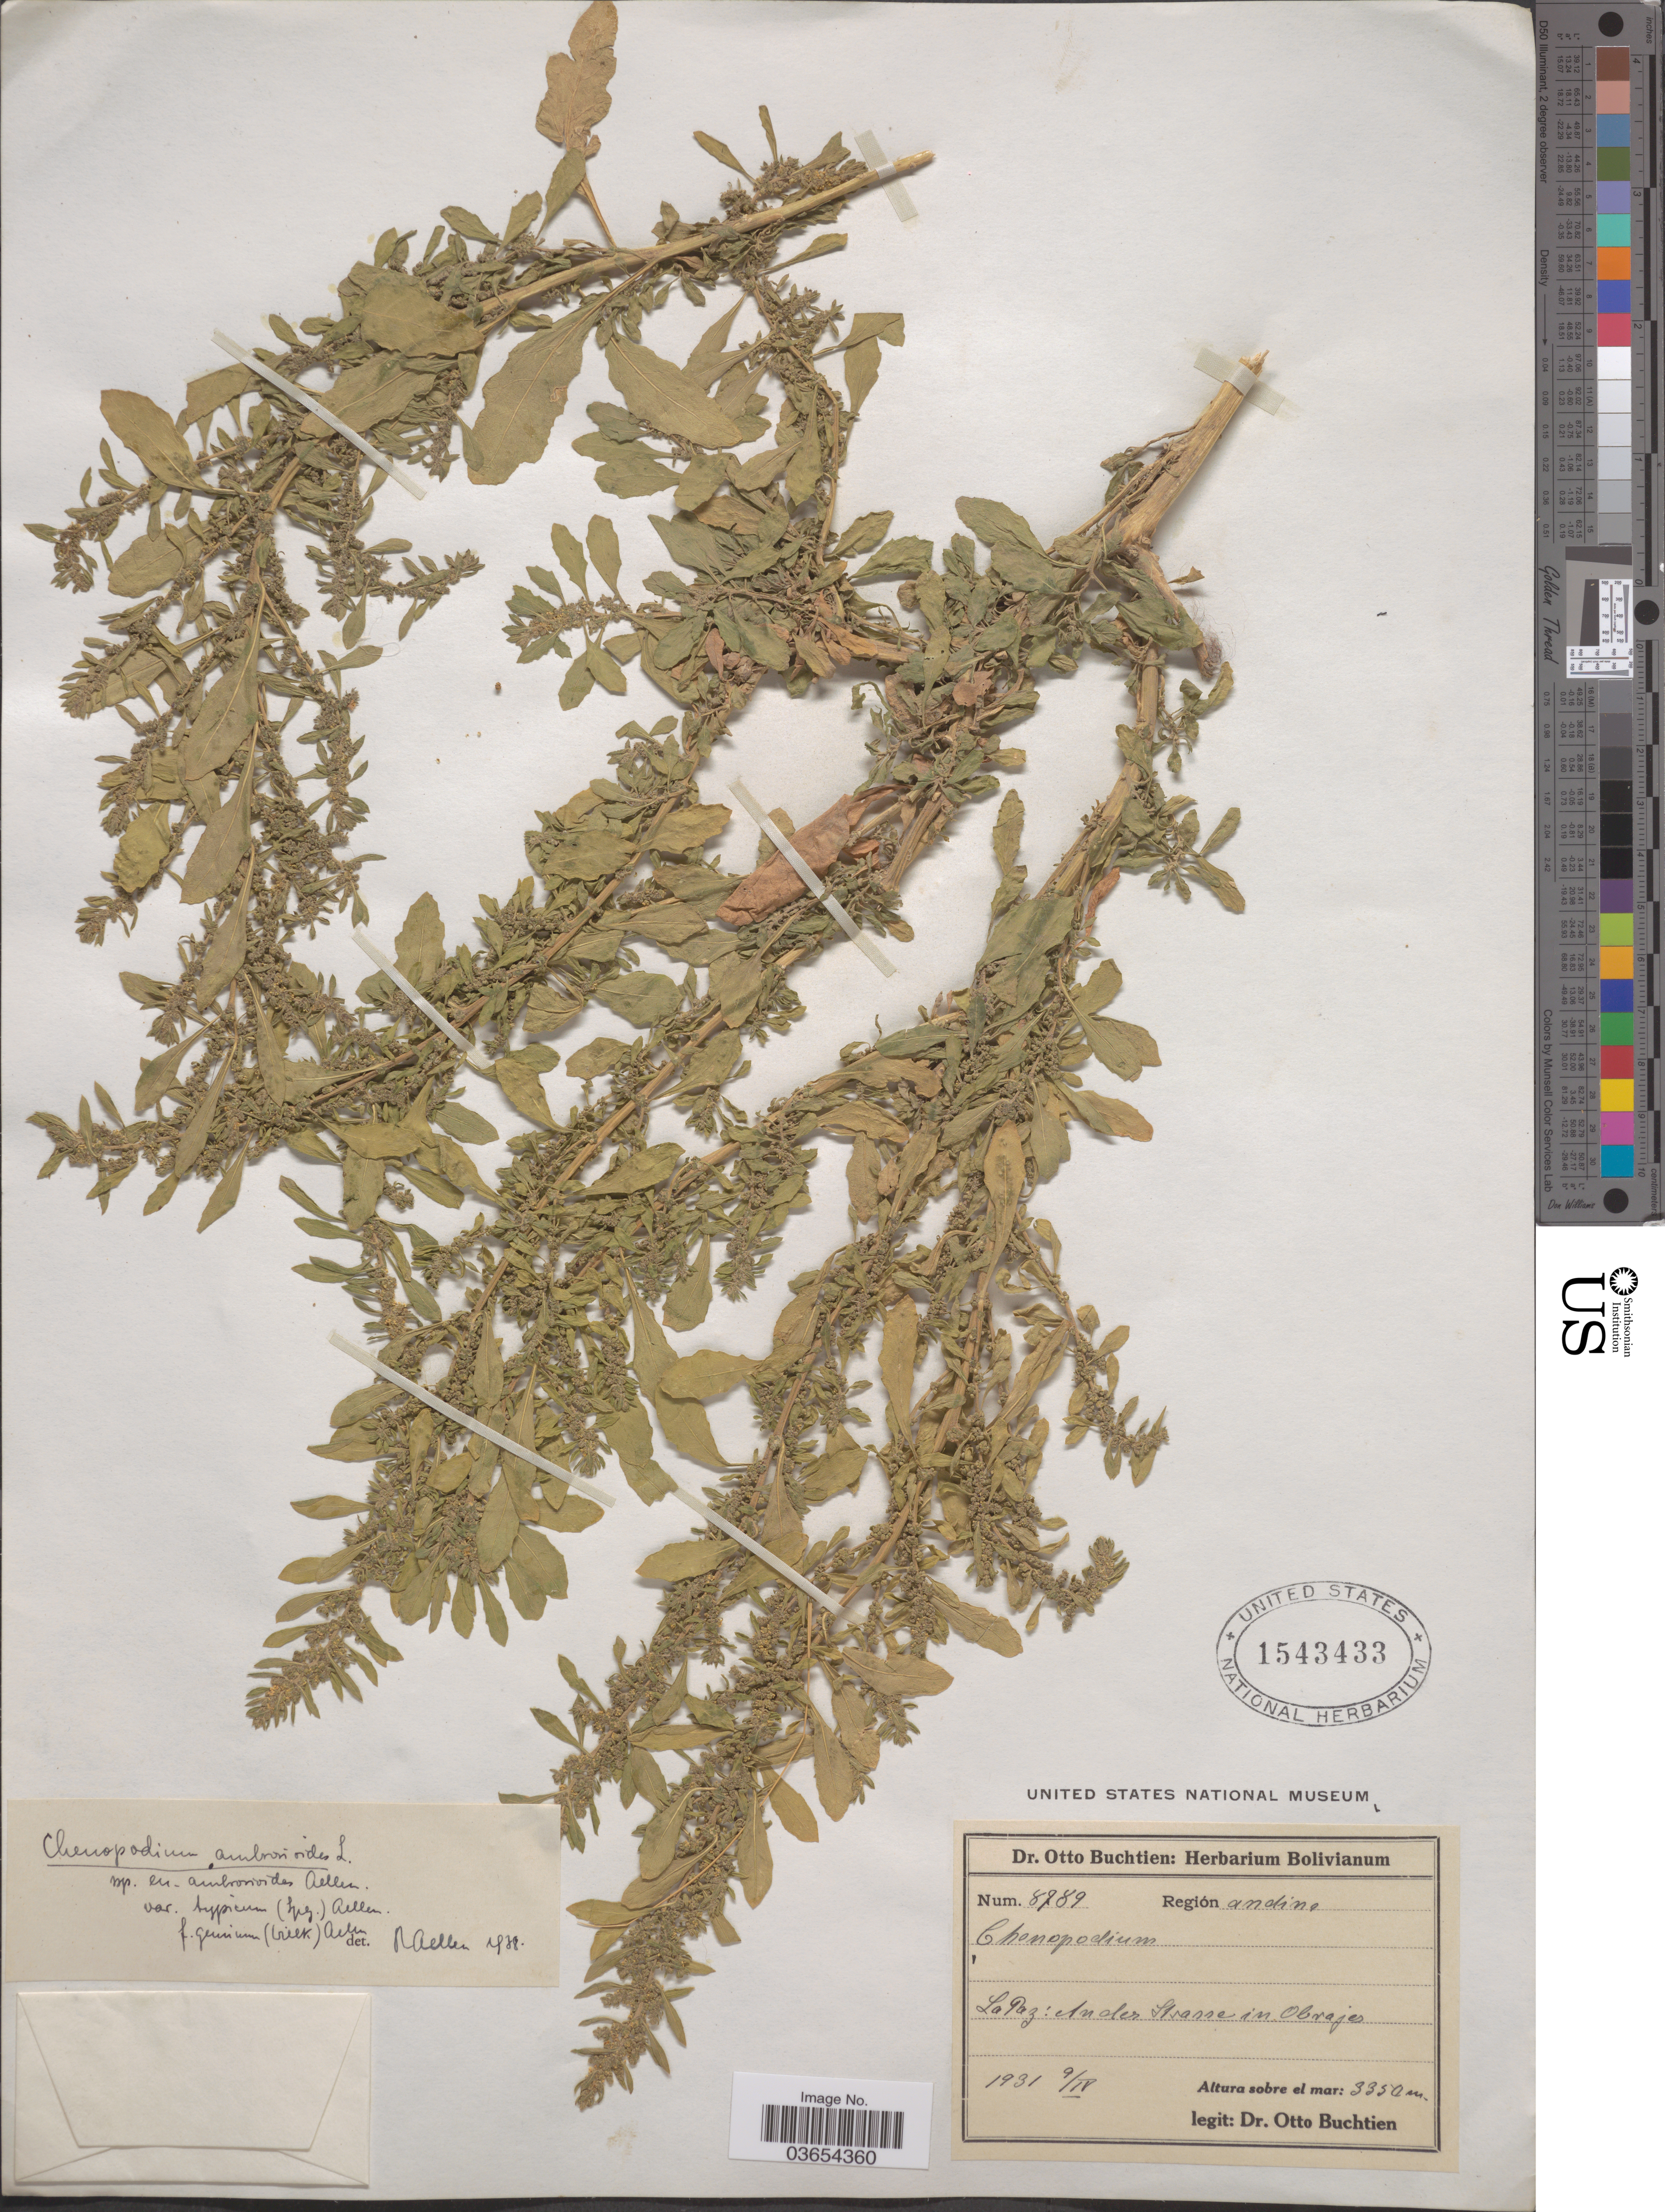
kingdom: Plantae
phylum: Tracheophyta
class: Magnoliopsida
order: Caryophyllales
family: Amaranthaceae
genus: Chenopodium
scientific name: Chenopodium ambrosioides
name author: L.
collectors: O. Buchtien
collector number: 8789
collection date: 1931-04-09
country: Bolivia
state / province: La Paz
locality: Región andina. An der Strasse in Obrajes.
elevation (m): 3350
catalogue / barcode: US 1543433